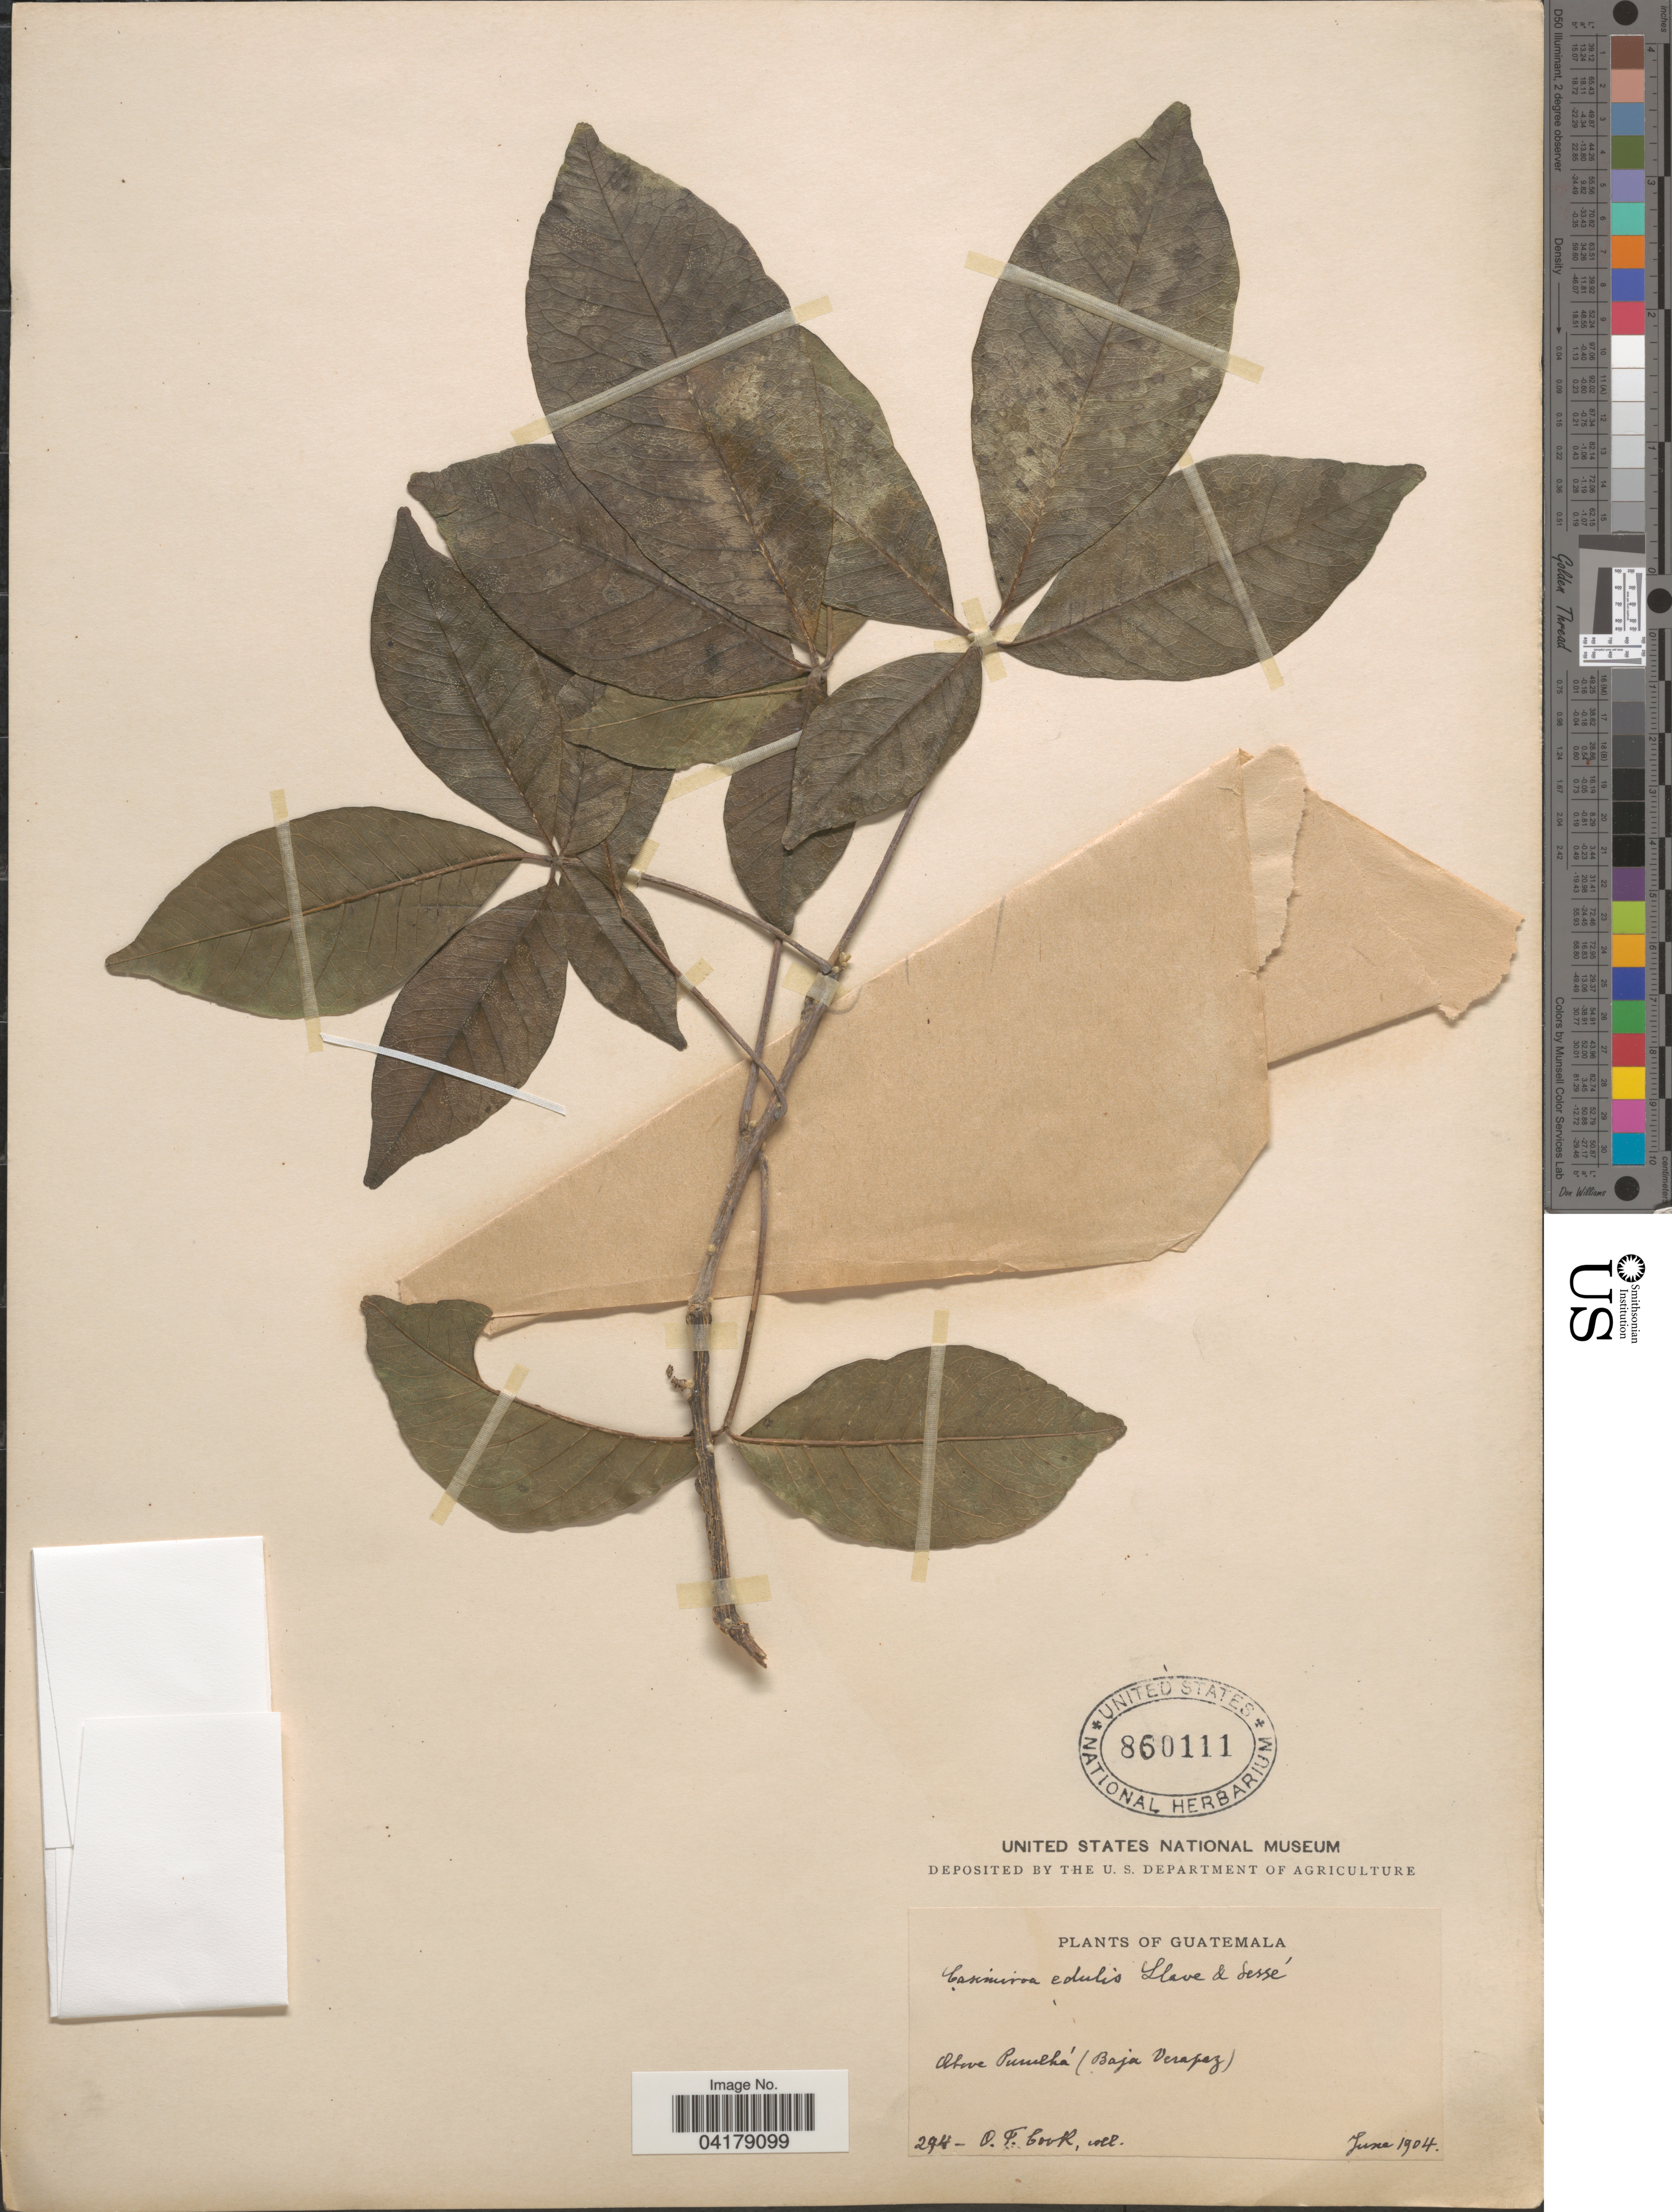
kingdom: Plantae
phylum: Tracheophyta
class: Magnoliopsida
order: Sapindales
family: Rutaceae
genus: Casimiroa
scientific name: Casimiroa edulis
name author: La Llave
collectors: O. F. Cook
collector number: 294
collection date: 1904-06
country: Guatemala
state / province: Baja Verapaz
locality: Above Purulhá.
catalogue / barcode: US 860111